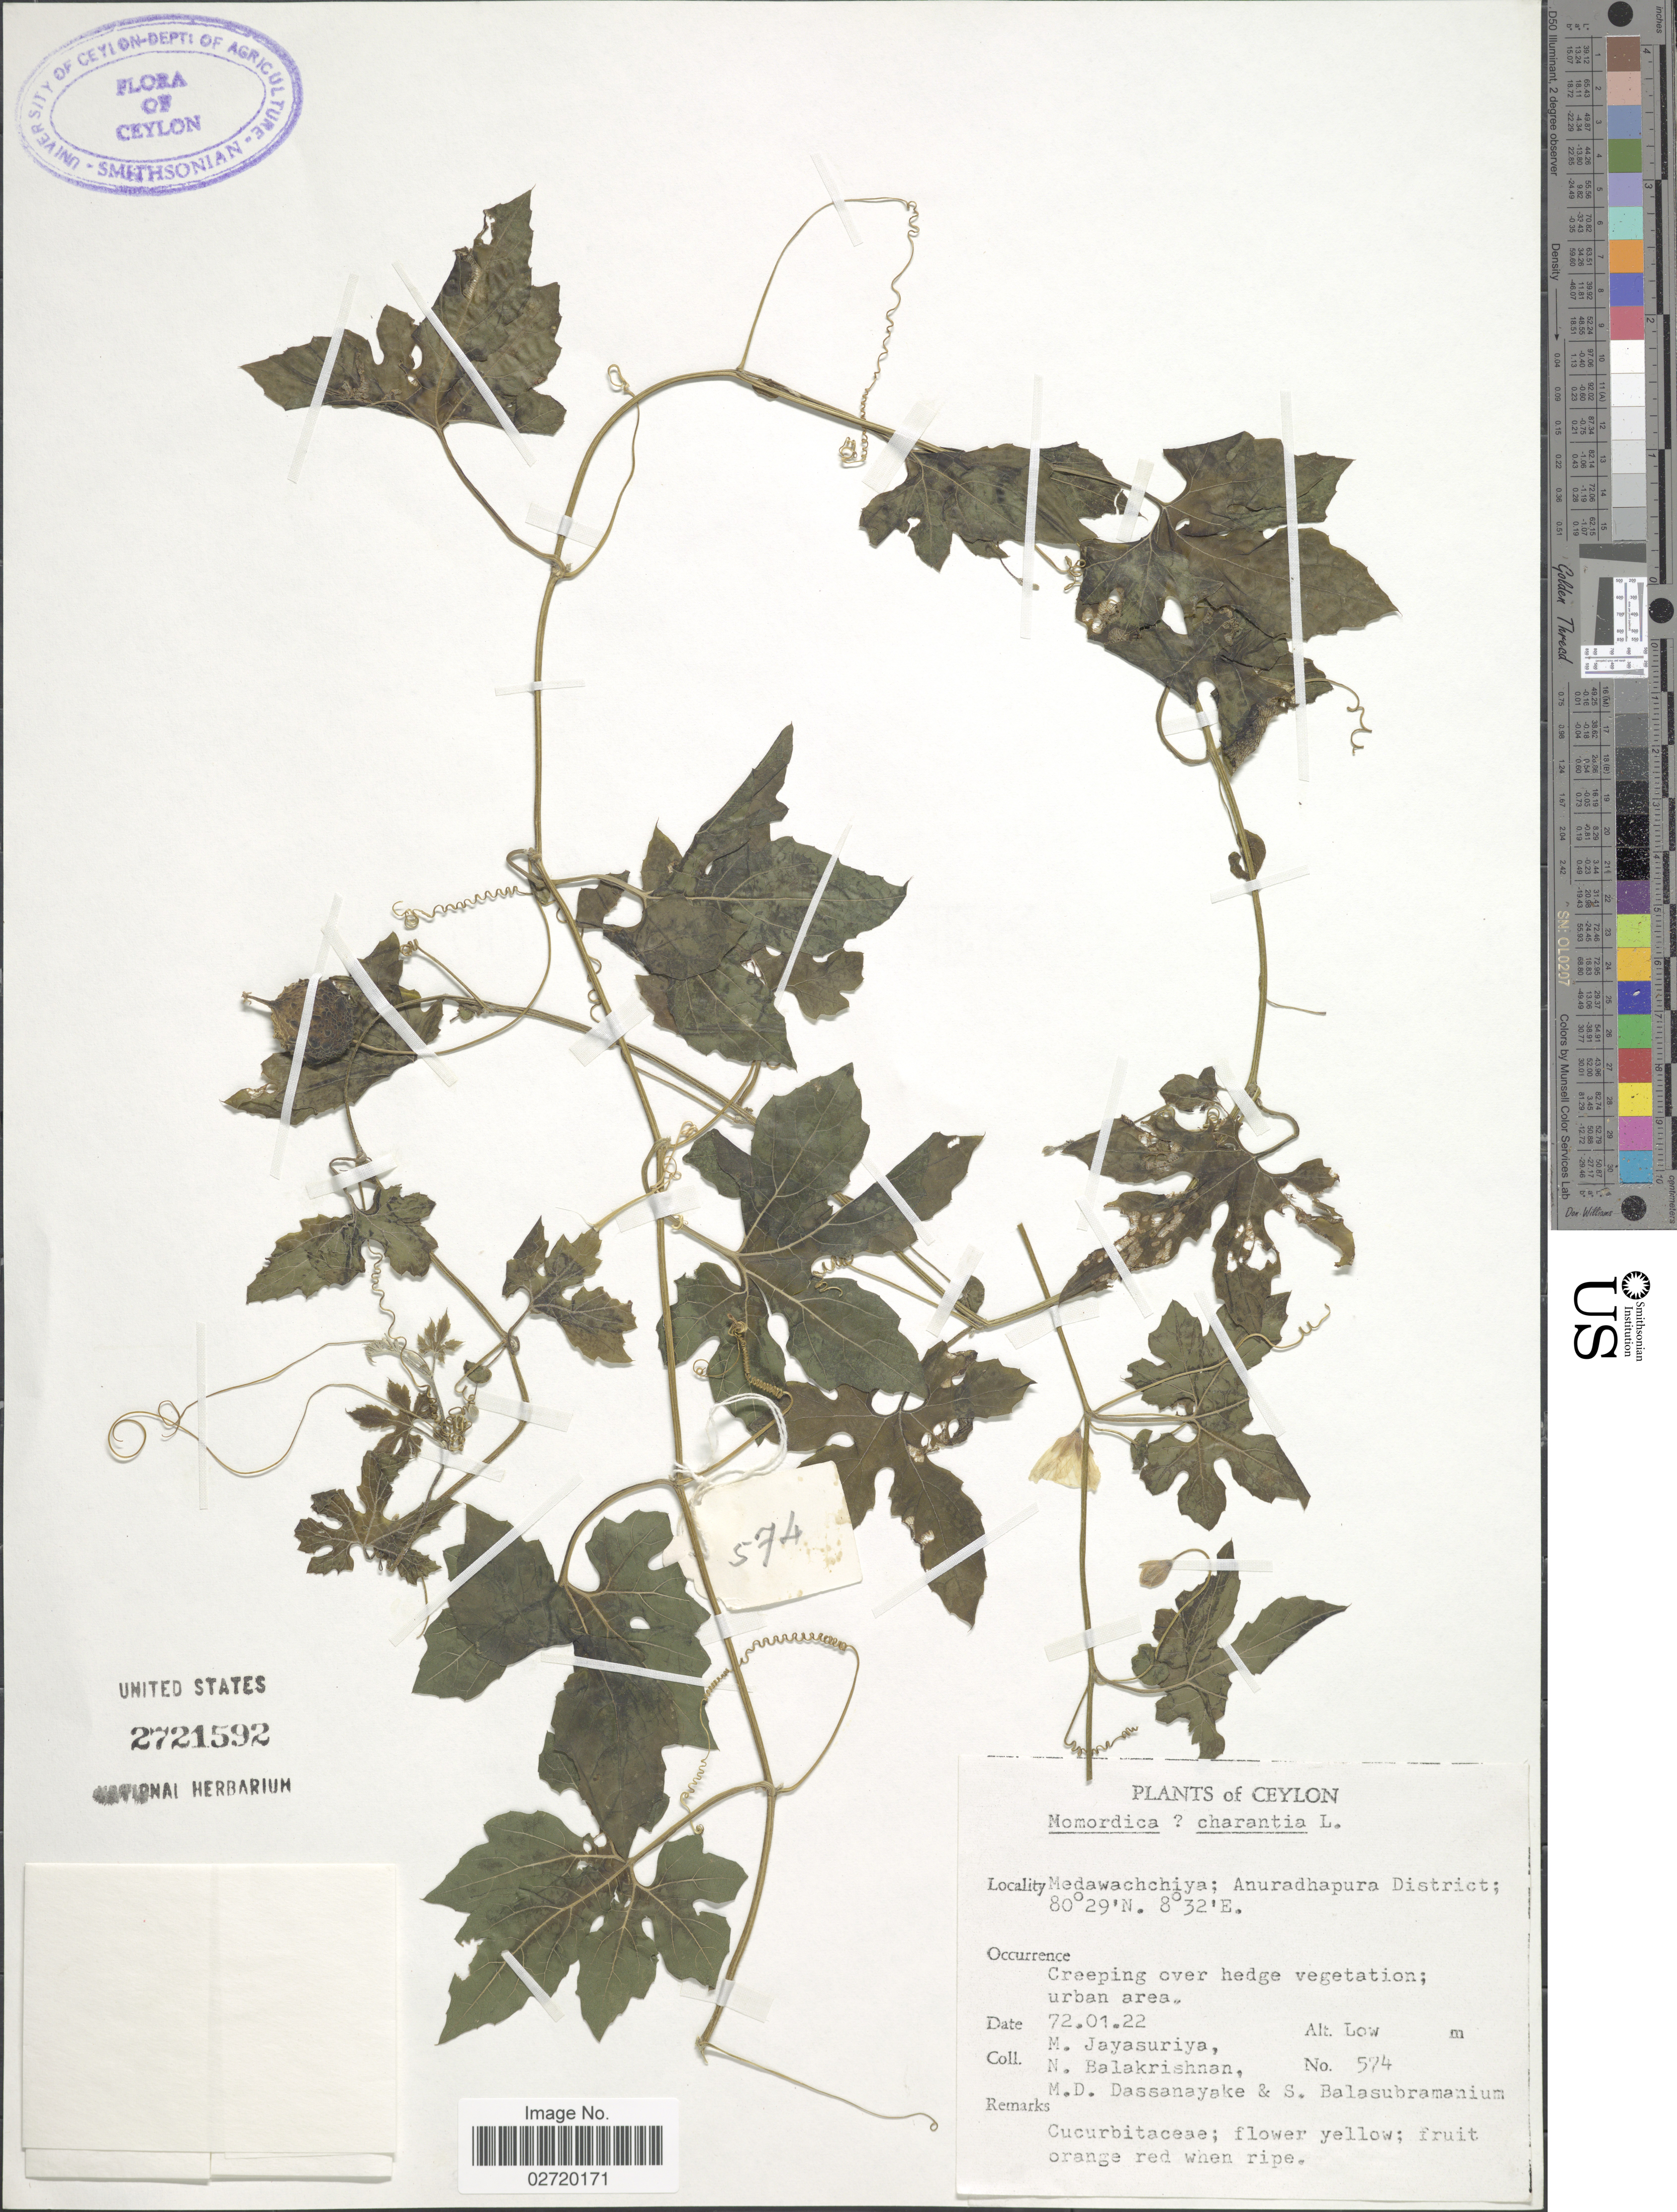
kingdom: Plantae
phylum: Tracheophyta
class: Magnoliopsida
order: Cucurbitales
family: Cucurbitaceae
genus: Momordica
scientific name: Momordica charantia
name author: L.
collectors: M. Jayasuriya, N. Balakrishnan, M. D. Dassanayake & S. Balasubramanium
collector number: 574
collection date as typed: Transcribed d/m/y: 22/1/72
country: Sri Lanka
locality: Ceylon, Medawachchiya; Anuradhapura District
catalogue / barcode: US 2721592